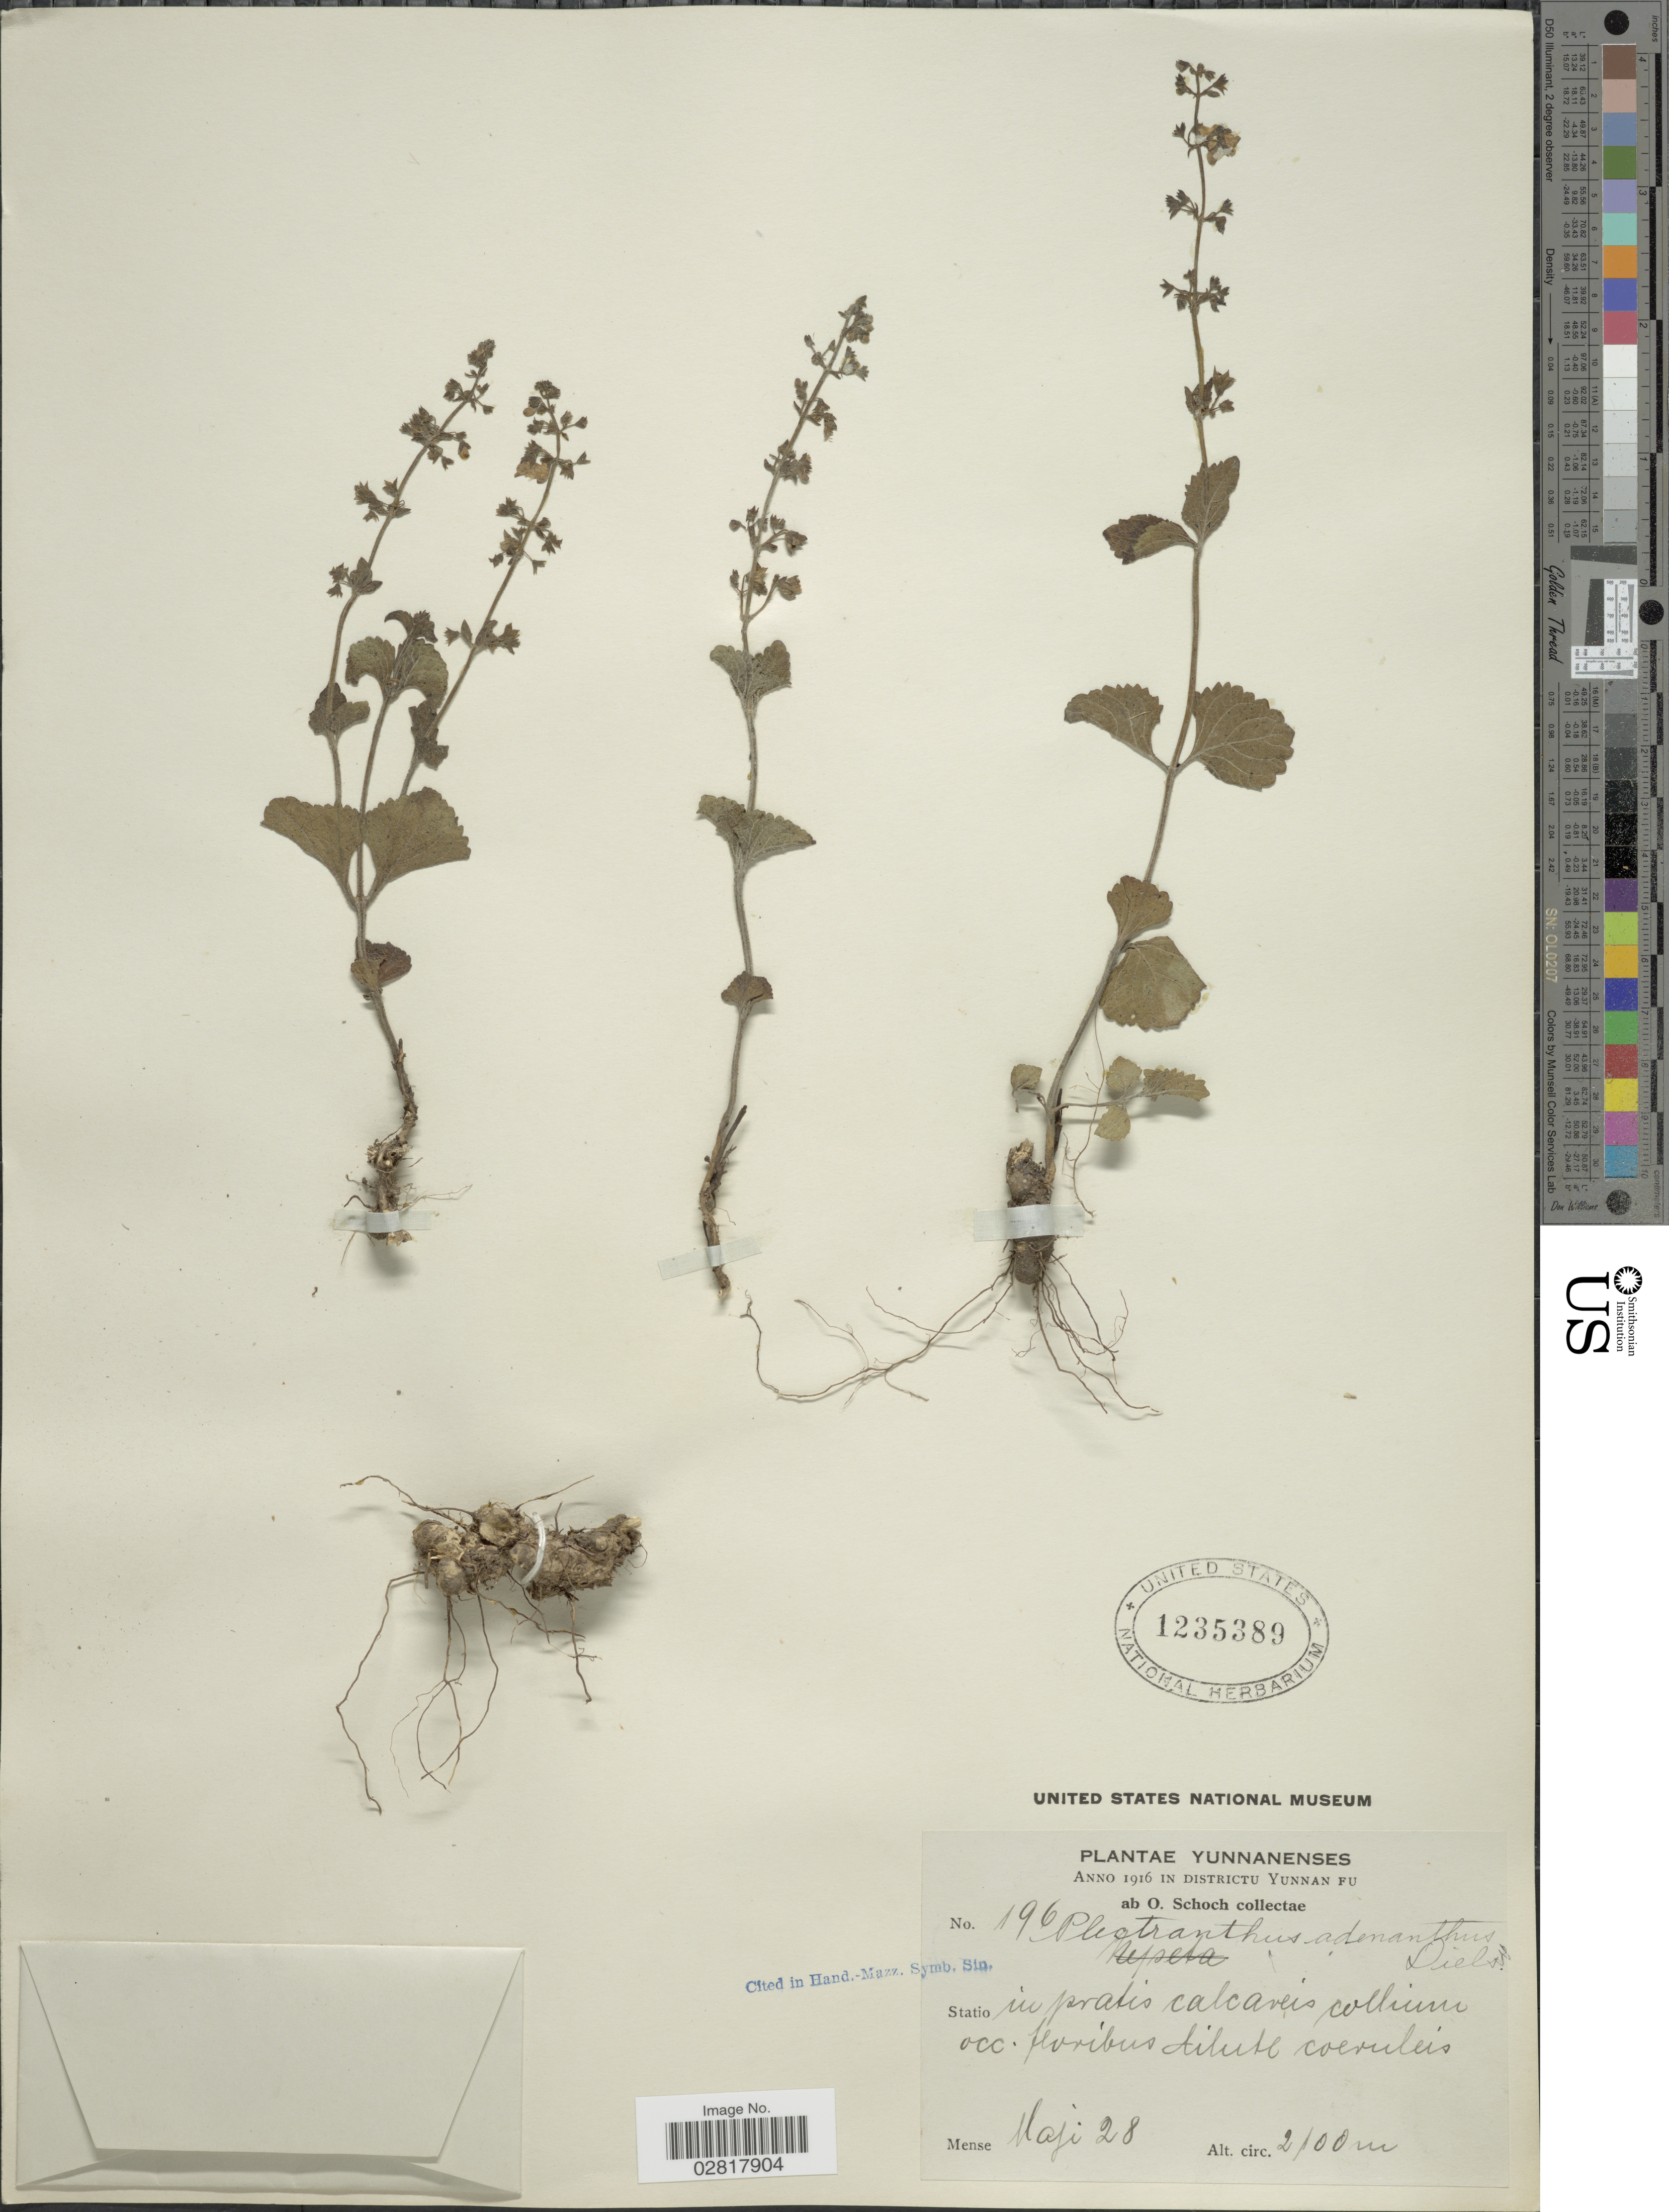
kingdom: Plantae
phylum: Tracheophyta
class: Magnoliopsida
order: Lamiales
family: Lamiaceae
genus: Plectranthus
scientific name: Plectranthus adenanthus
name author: Diels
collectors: O. Schoch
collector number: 196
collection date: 1916-05-28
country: China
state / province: Yunnan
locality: Yunnanenses. Districtu Yunnan Fu.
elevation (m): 2100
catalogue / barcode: US 1235389